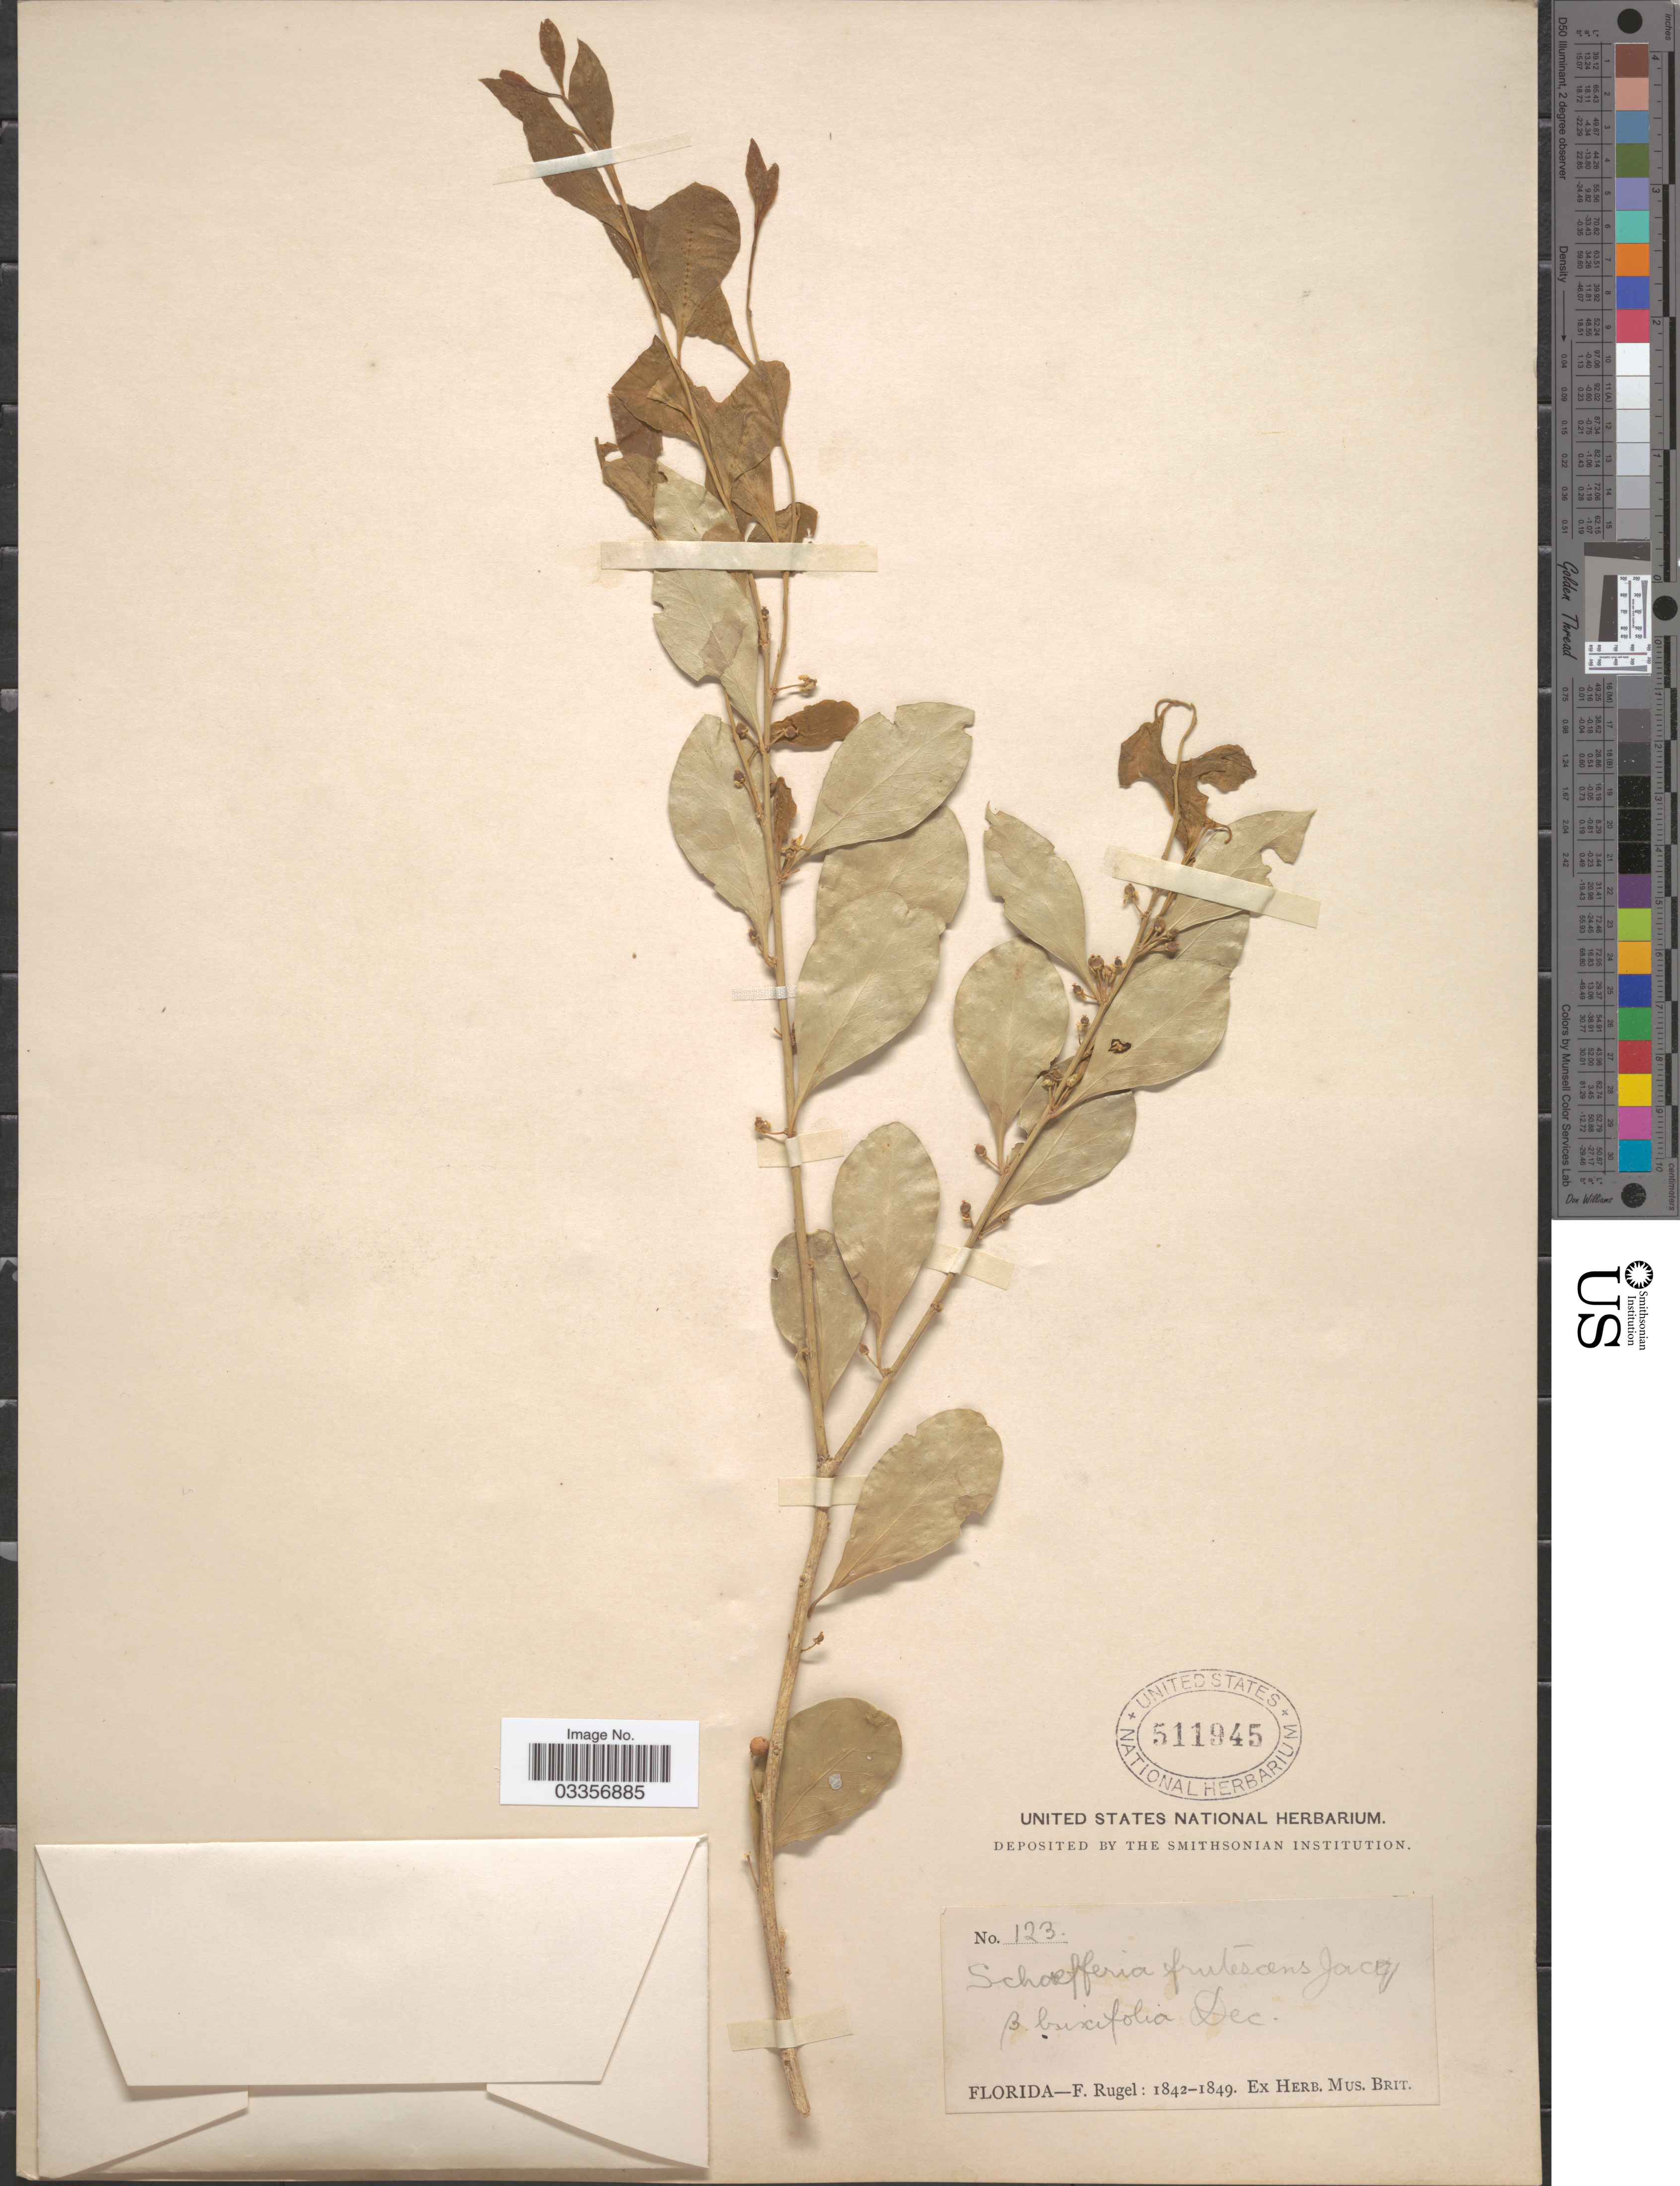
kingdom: Plantae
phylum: Tracheophyta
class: Magnoliopsida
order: Celastrales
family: Celastraceae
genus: Schaefferia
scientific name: Schaefferia frutescens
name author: Jacq.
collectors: F. Rugel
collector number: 123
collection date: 1842-12/1849-12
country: United States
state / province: Florida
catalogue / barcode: US 511945